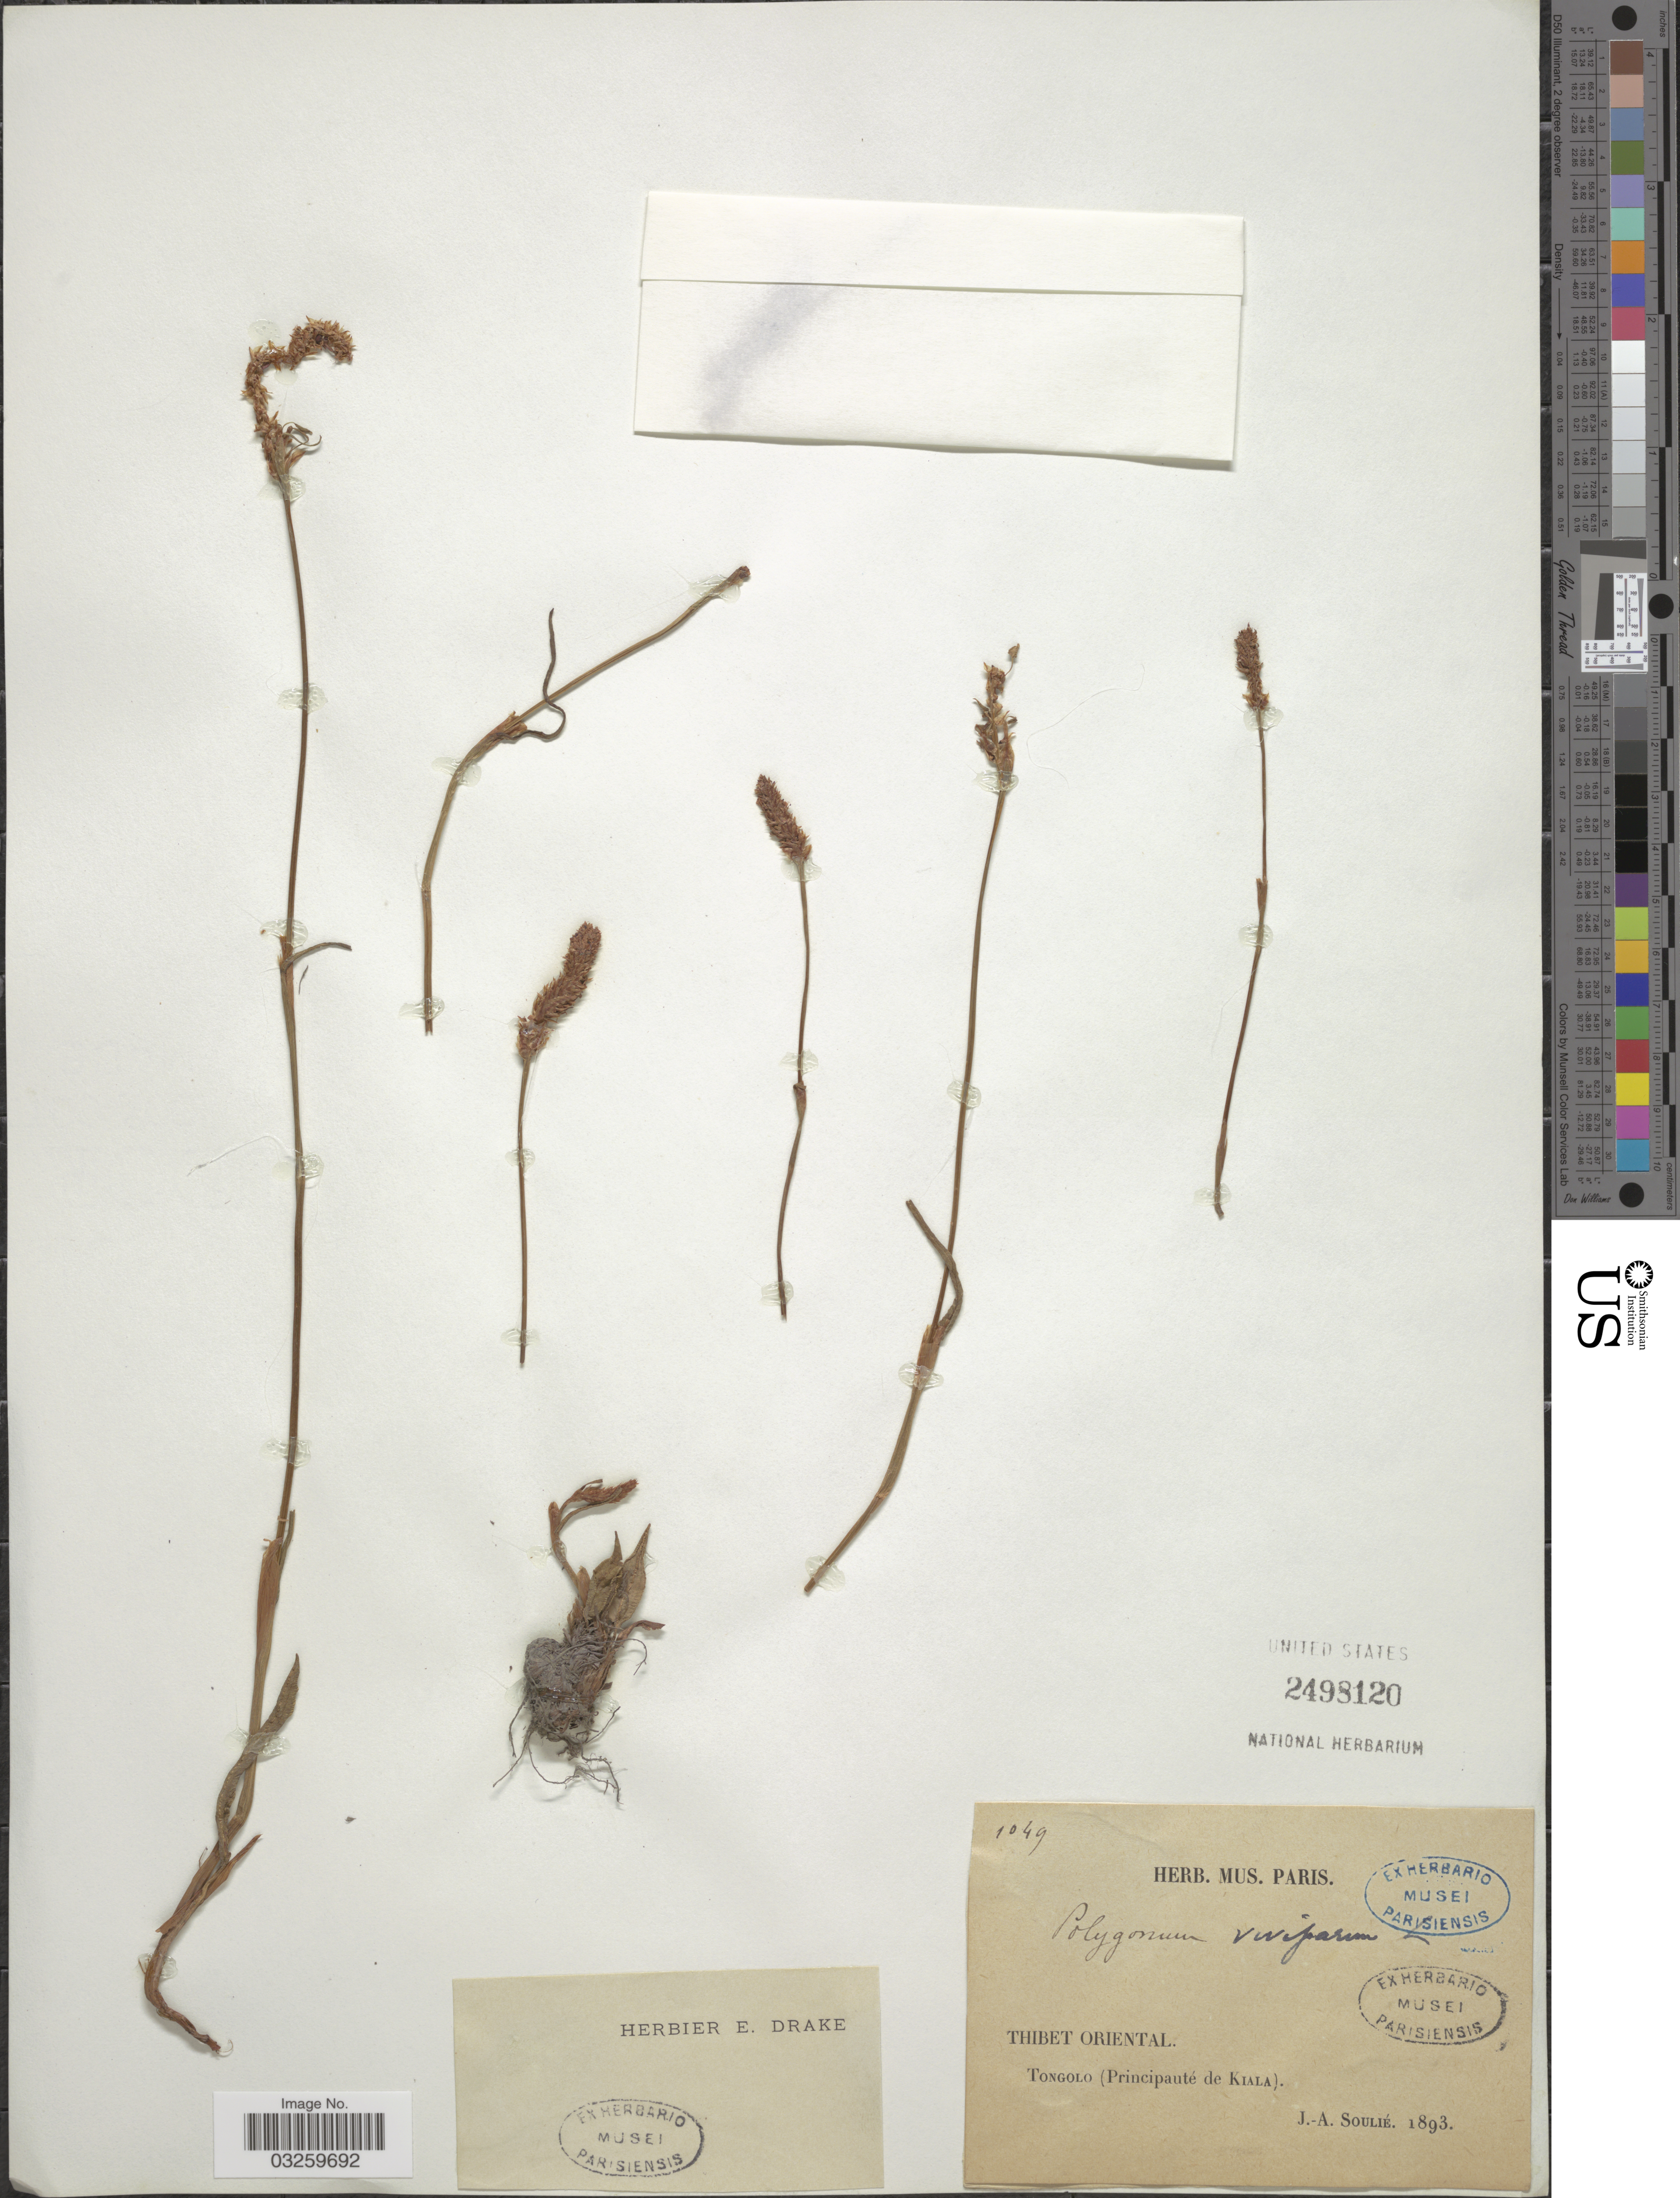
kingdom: Plantae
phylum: Tracheophyta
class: Magnoliopsida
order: Caryophyllales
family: Polygonaceae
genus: Bistorta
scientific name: Bistorta vivipara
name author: (L.) Delarbre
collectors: J. Soulié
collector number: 1049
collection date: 1893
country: China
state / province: Xizang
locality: Thibet Oriental. Tongolo (Principauté de Kiala).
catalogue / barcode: US 2498120